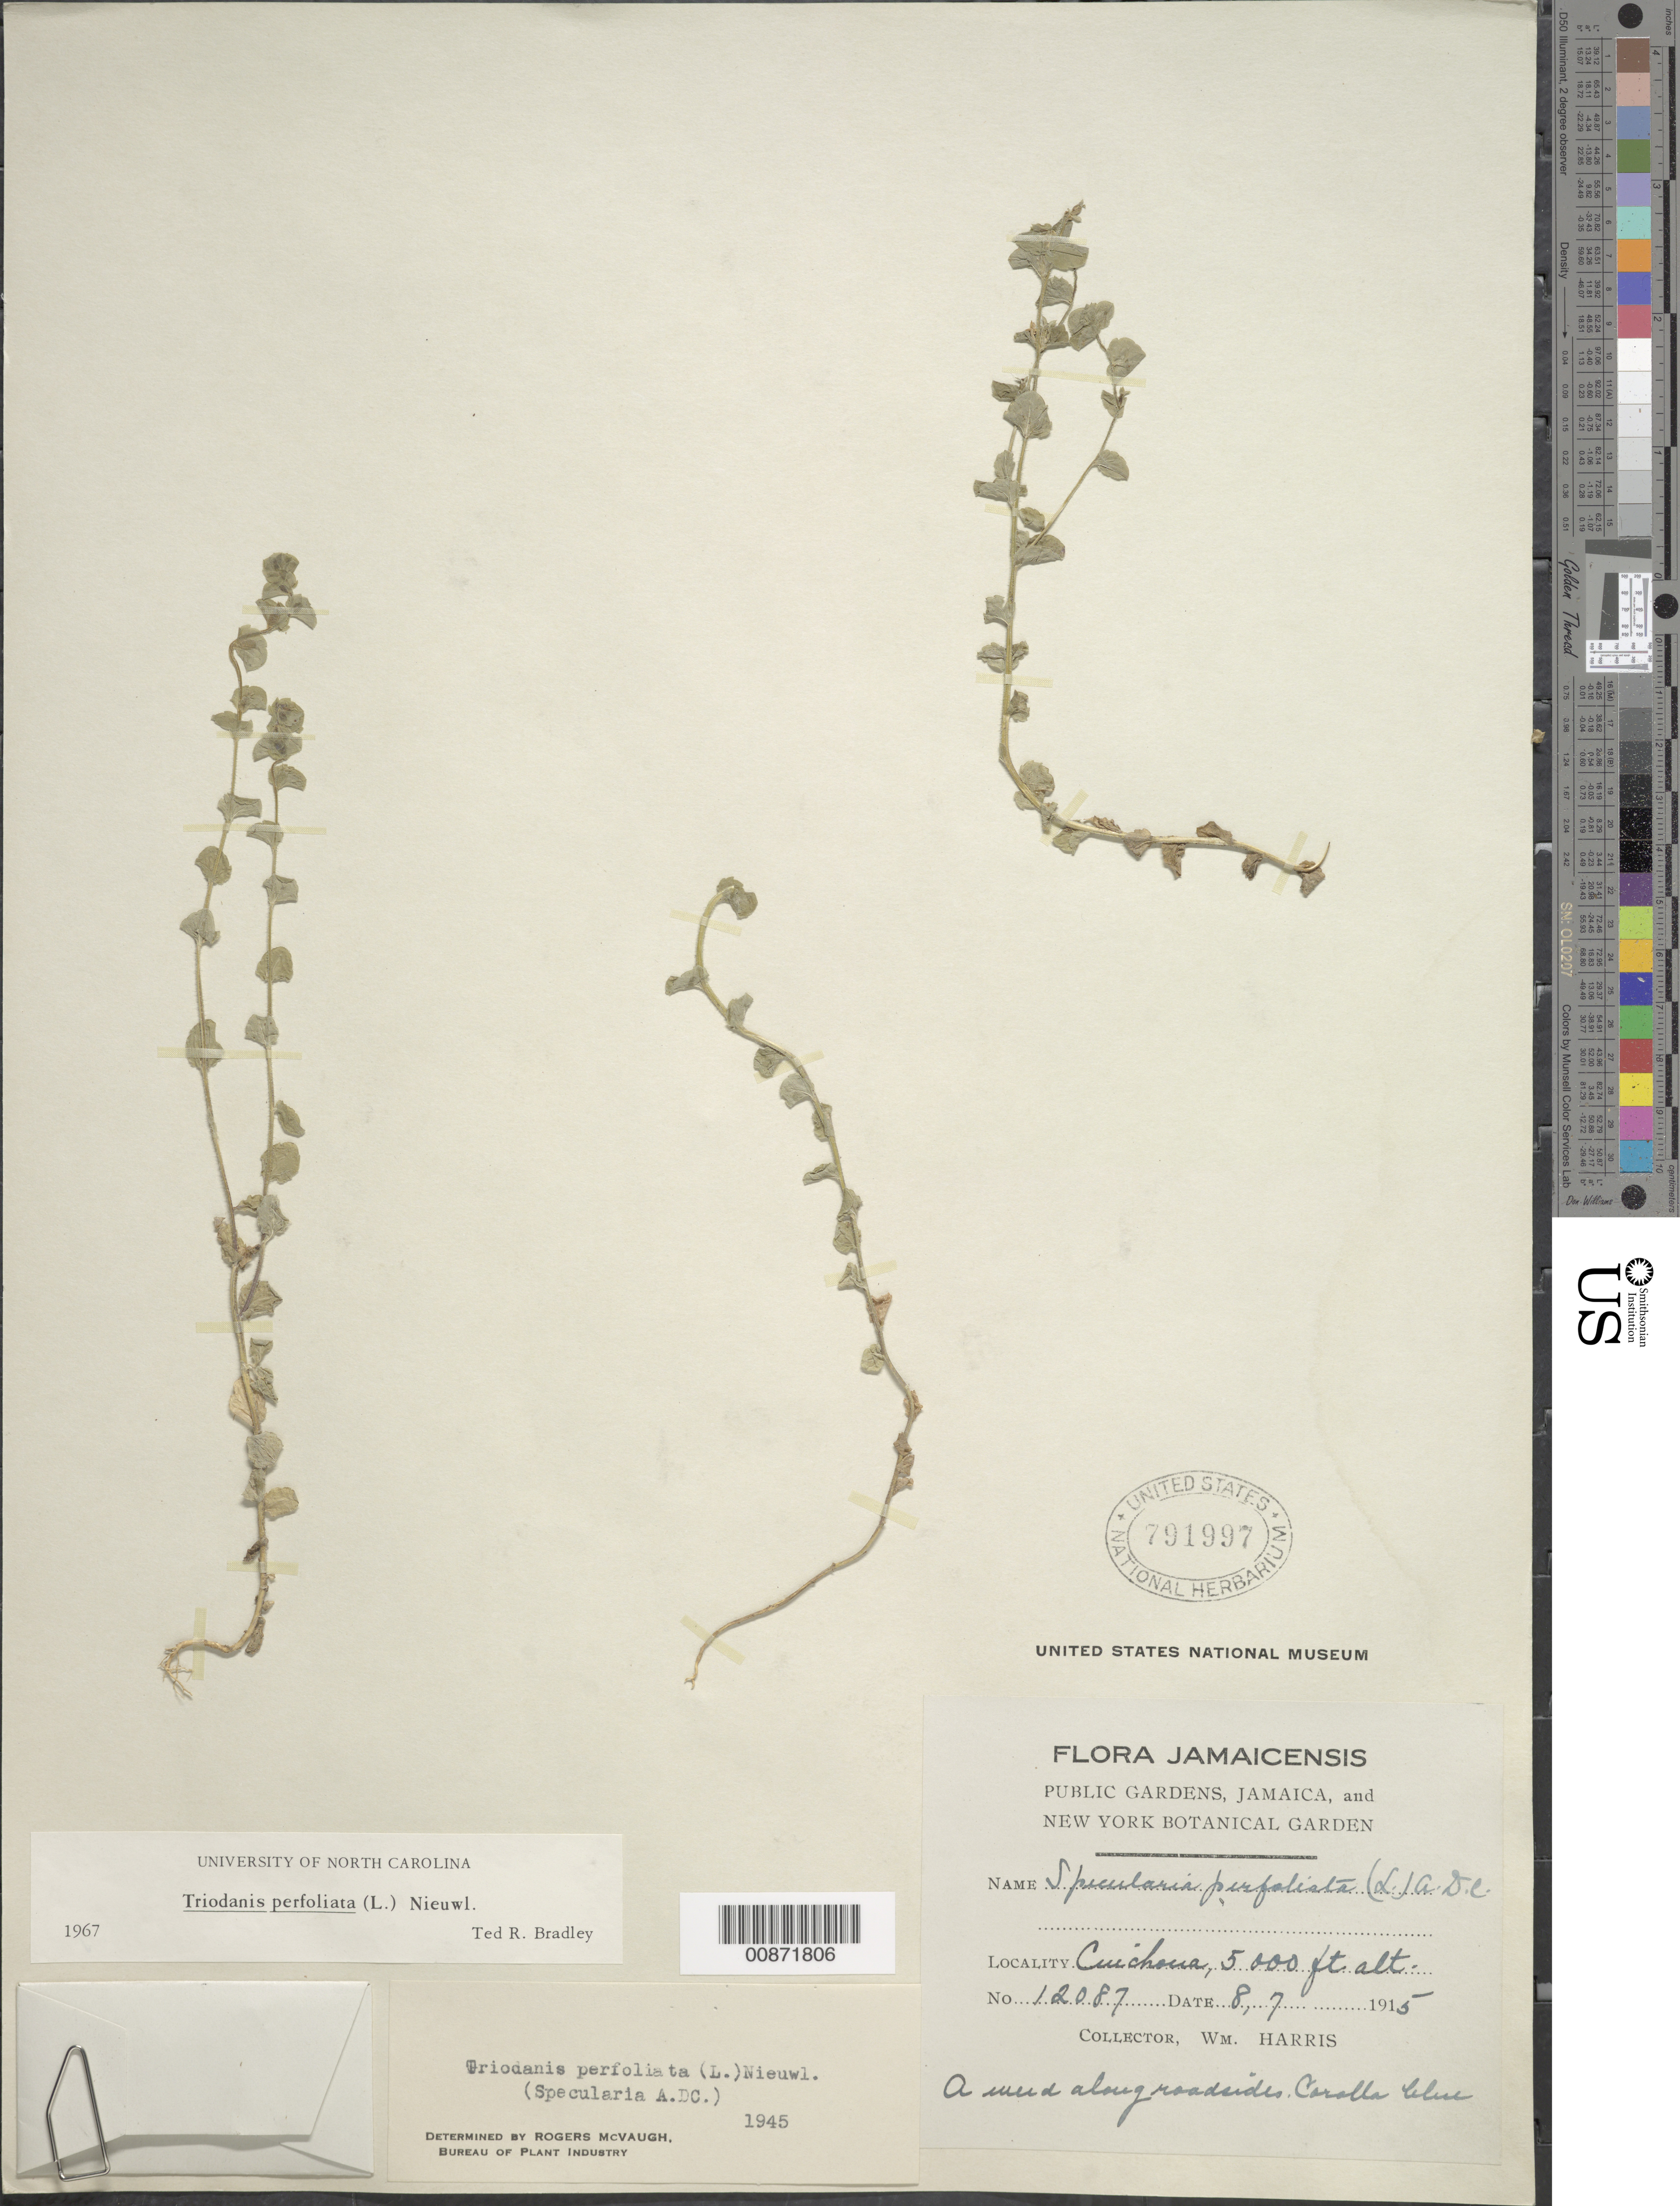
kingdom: Plantae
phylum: Tracheophyta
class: Magnoliopsida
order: Asterales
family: Campanulaceae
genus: Triodanis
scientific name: Triodanis perfoliata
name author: (L.) Nieuwl.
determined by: Bradley, Ted R., Director (GMUF), George Mason University (UNITED STATES)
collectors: W. H. Harris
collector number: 12087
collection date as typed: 08 Jul 1915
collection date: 1915-07-08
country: Jamaica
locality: Cuichoua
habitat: Along roadsides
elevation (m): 1524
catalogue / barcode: US 791997